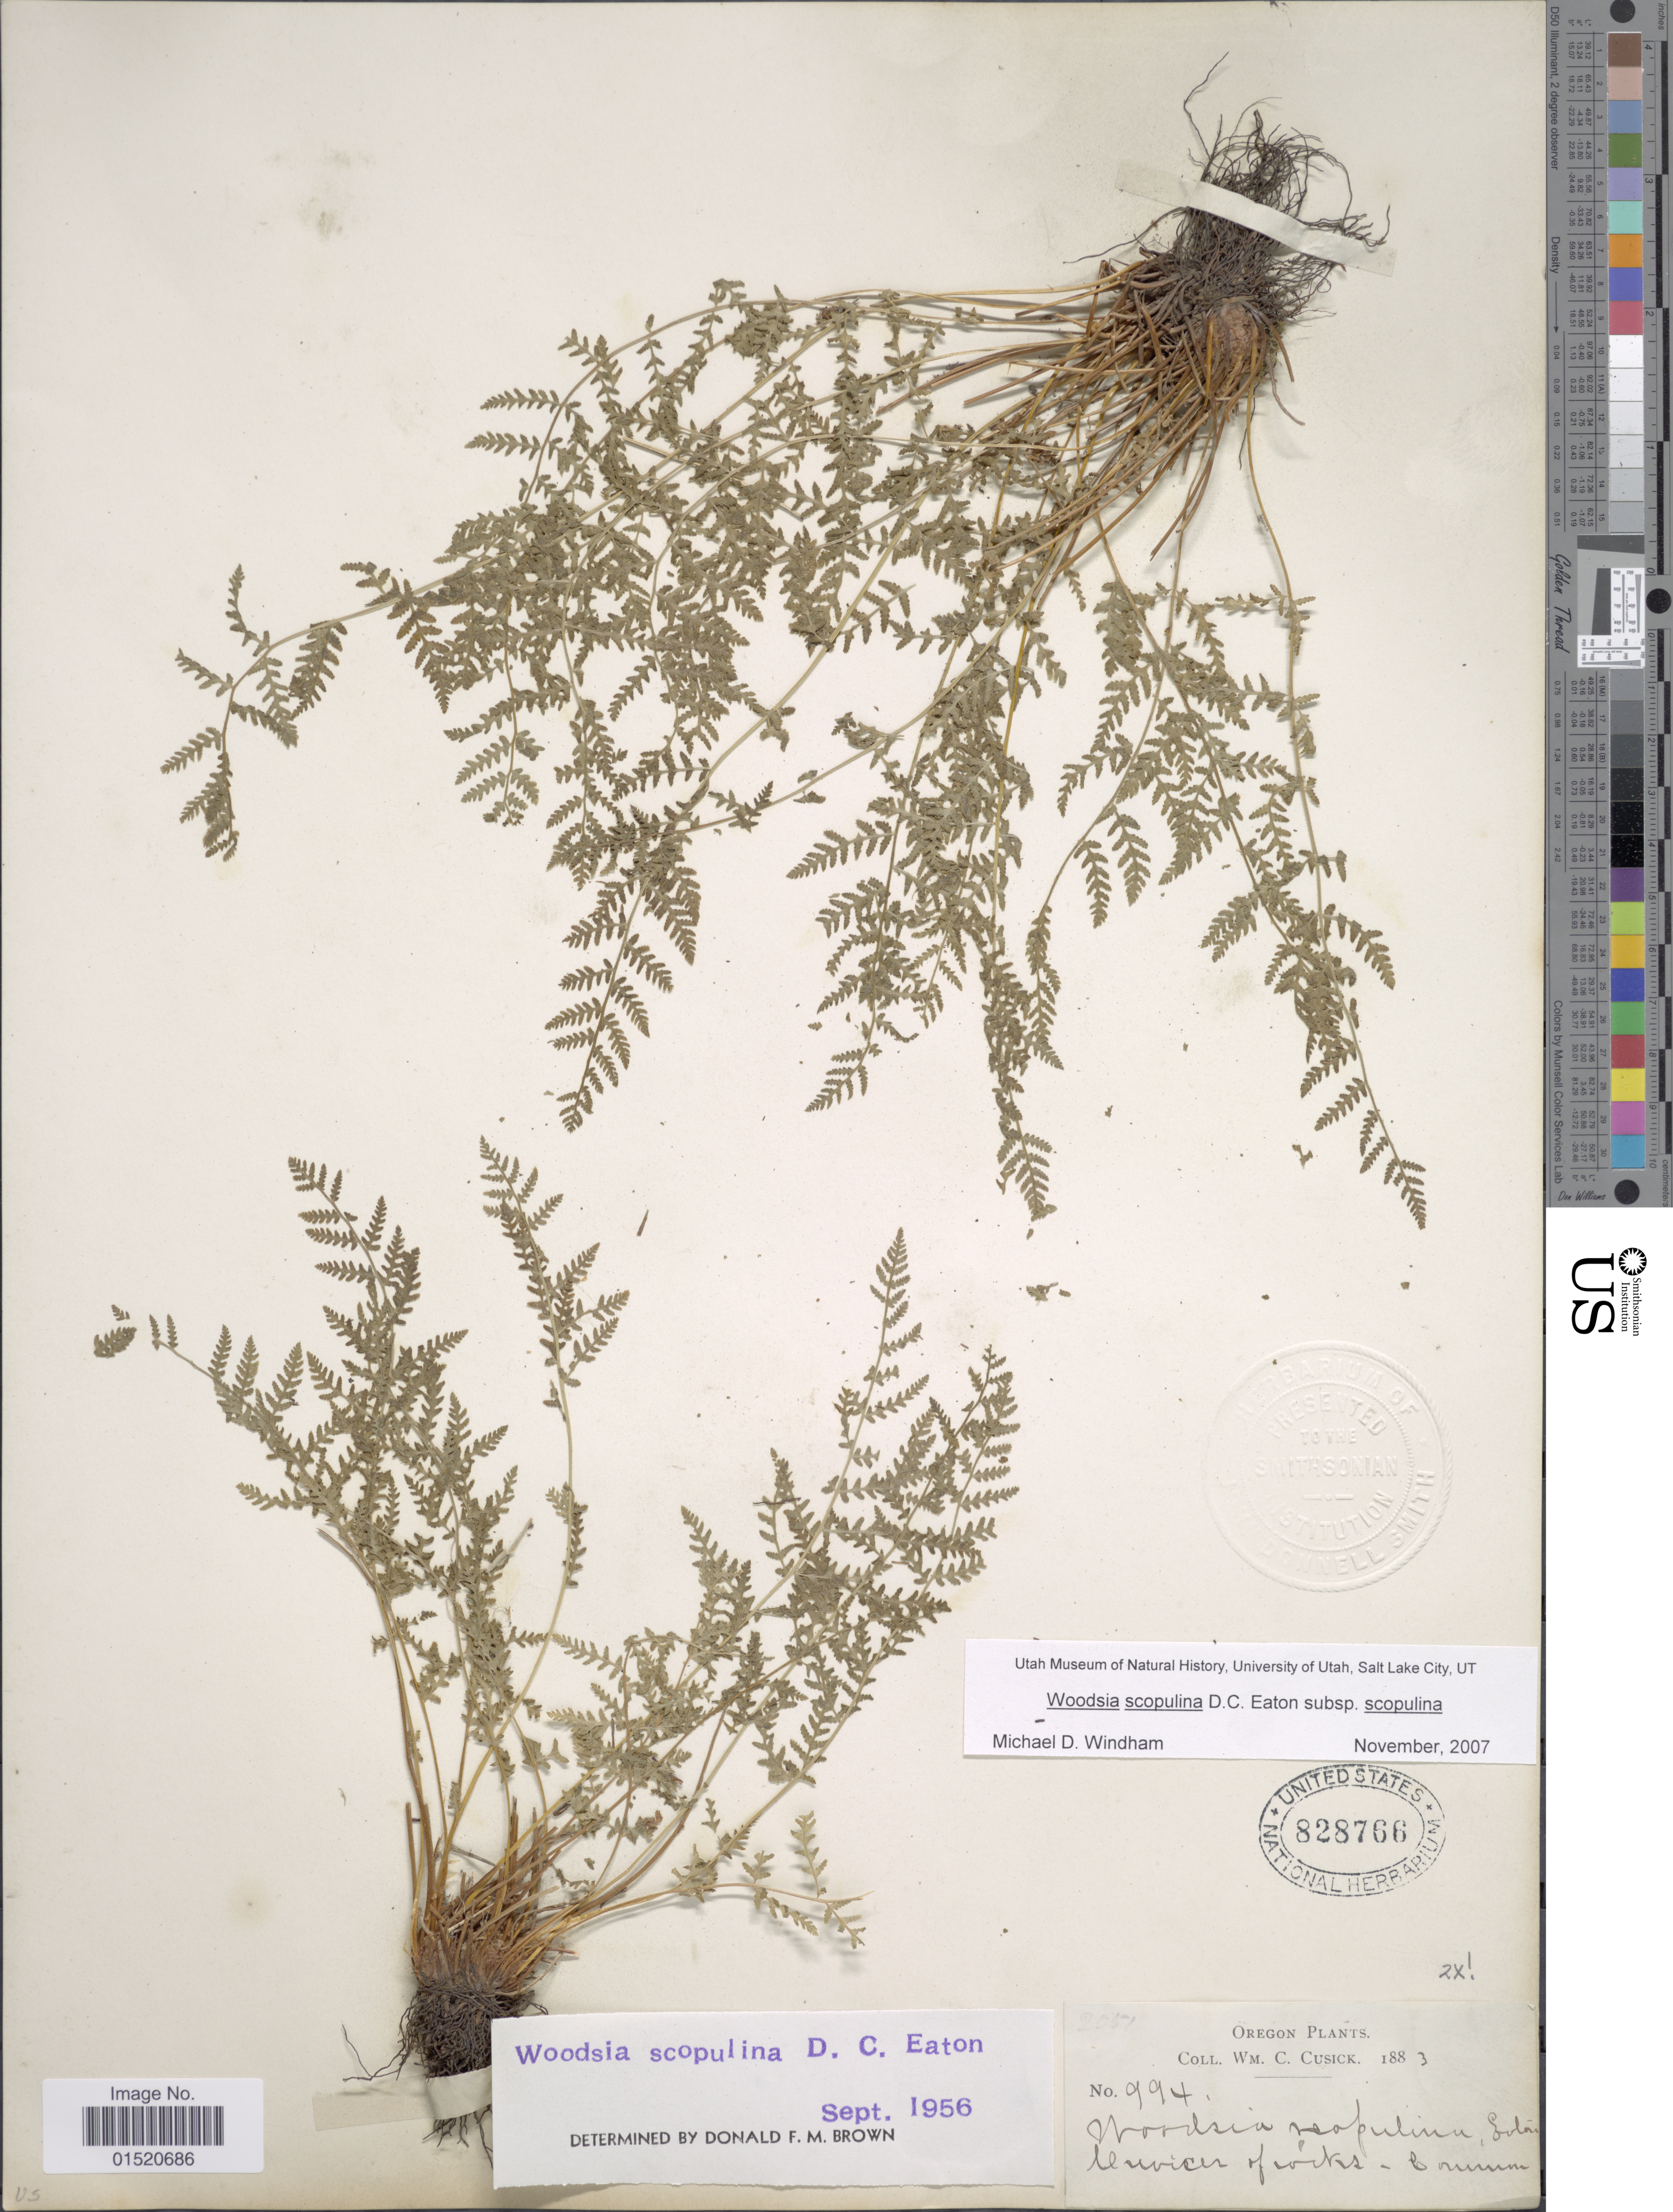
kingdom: Plantae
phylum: Tracheophyta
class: Polypodiopsida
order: Polypodiales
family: Woodsiaceae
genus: Woodsia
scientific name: Woodsia scopulina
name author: D.C. Eaton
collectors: W. C. Cusick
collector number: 994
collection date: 1883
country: United States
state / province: Oregon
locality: Crevices of rocks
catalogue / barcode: US 828766